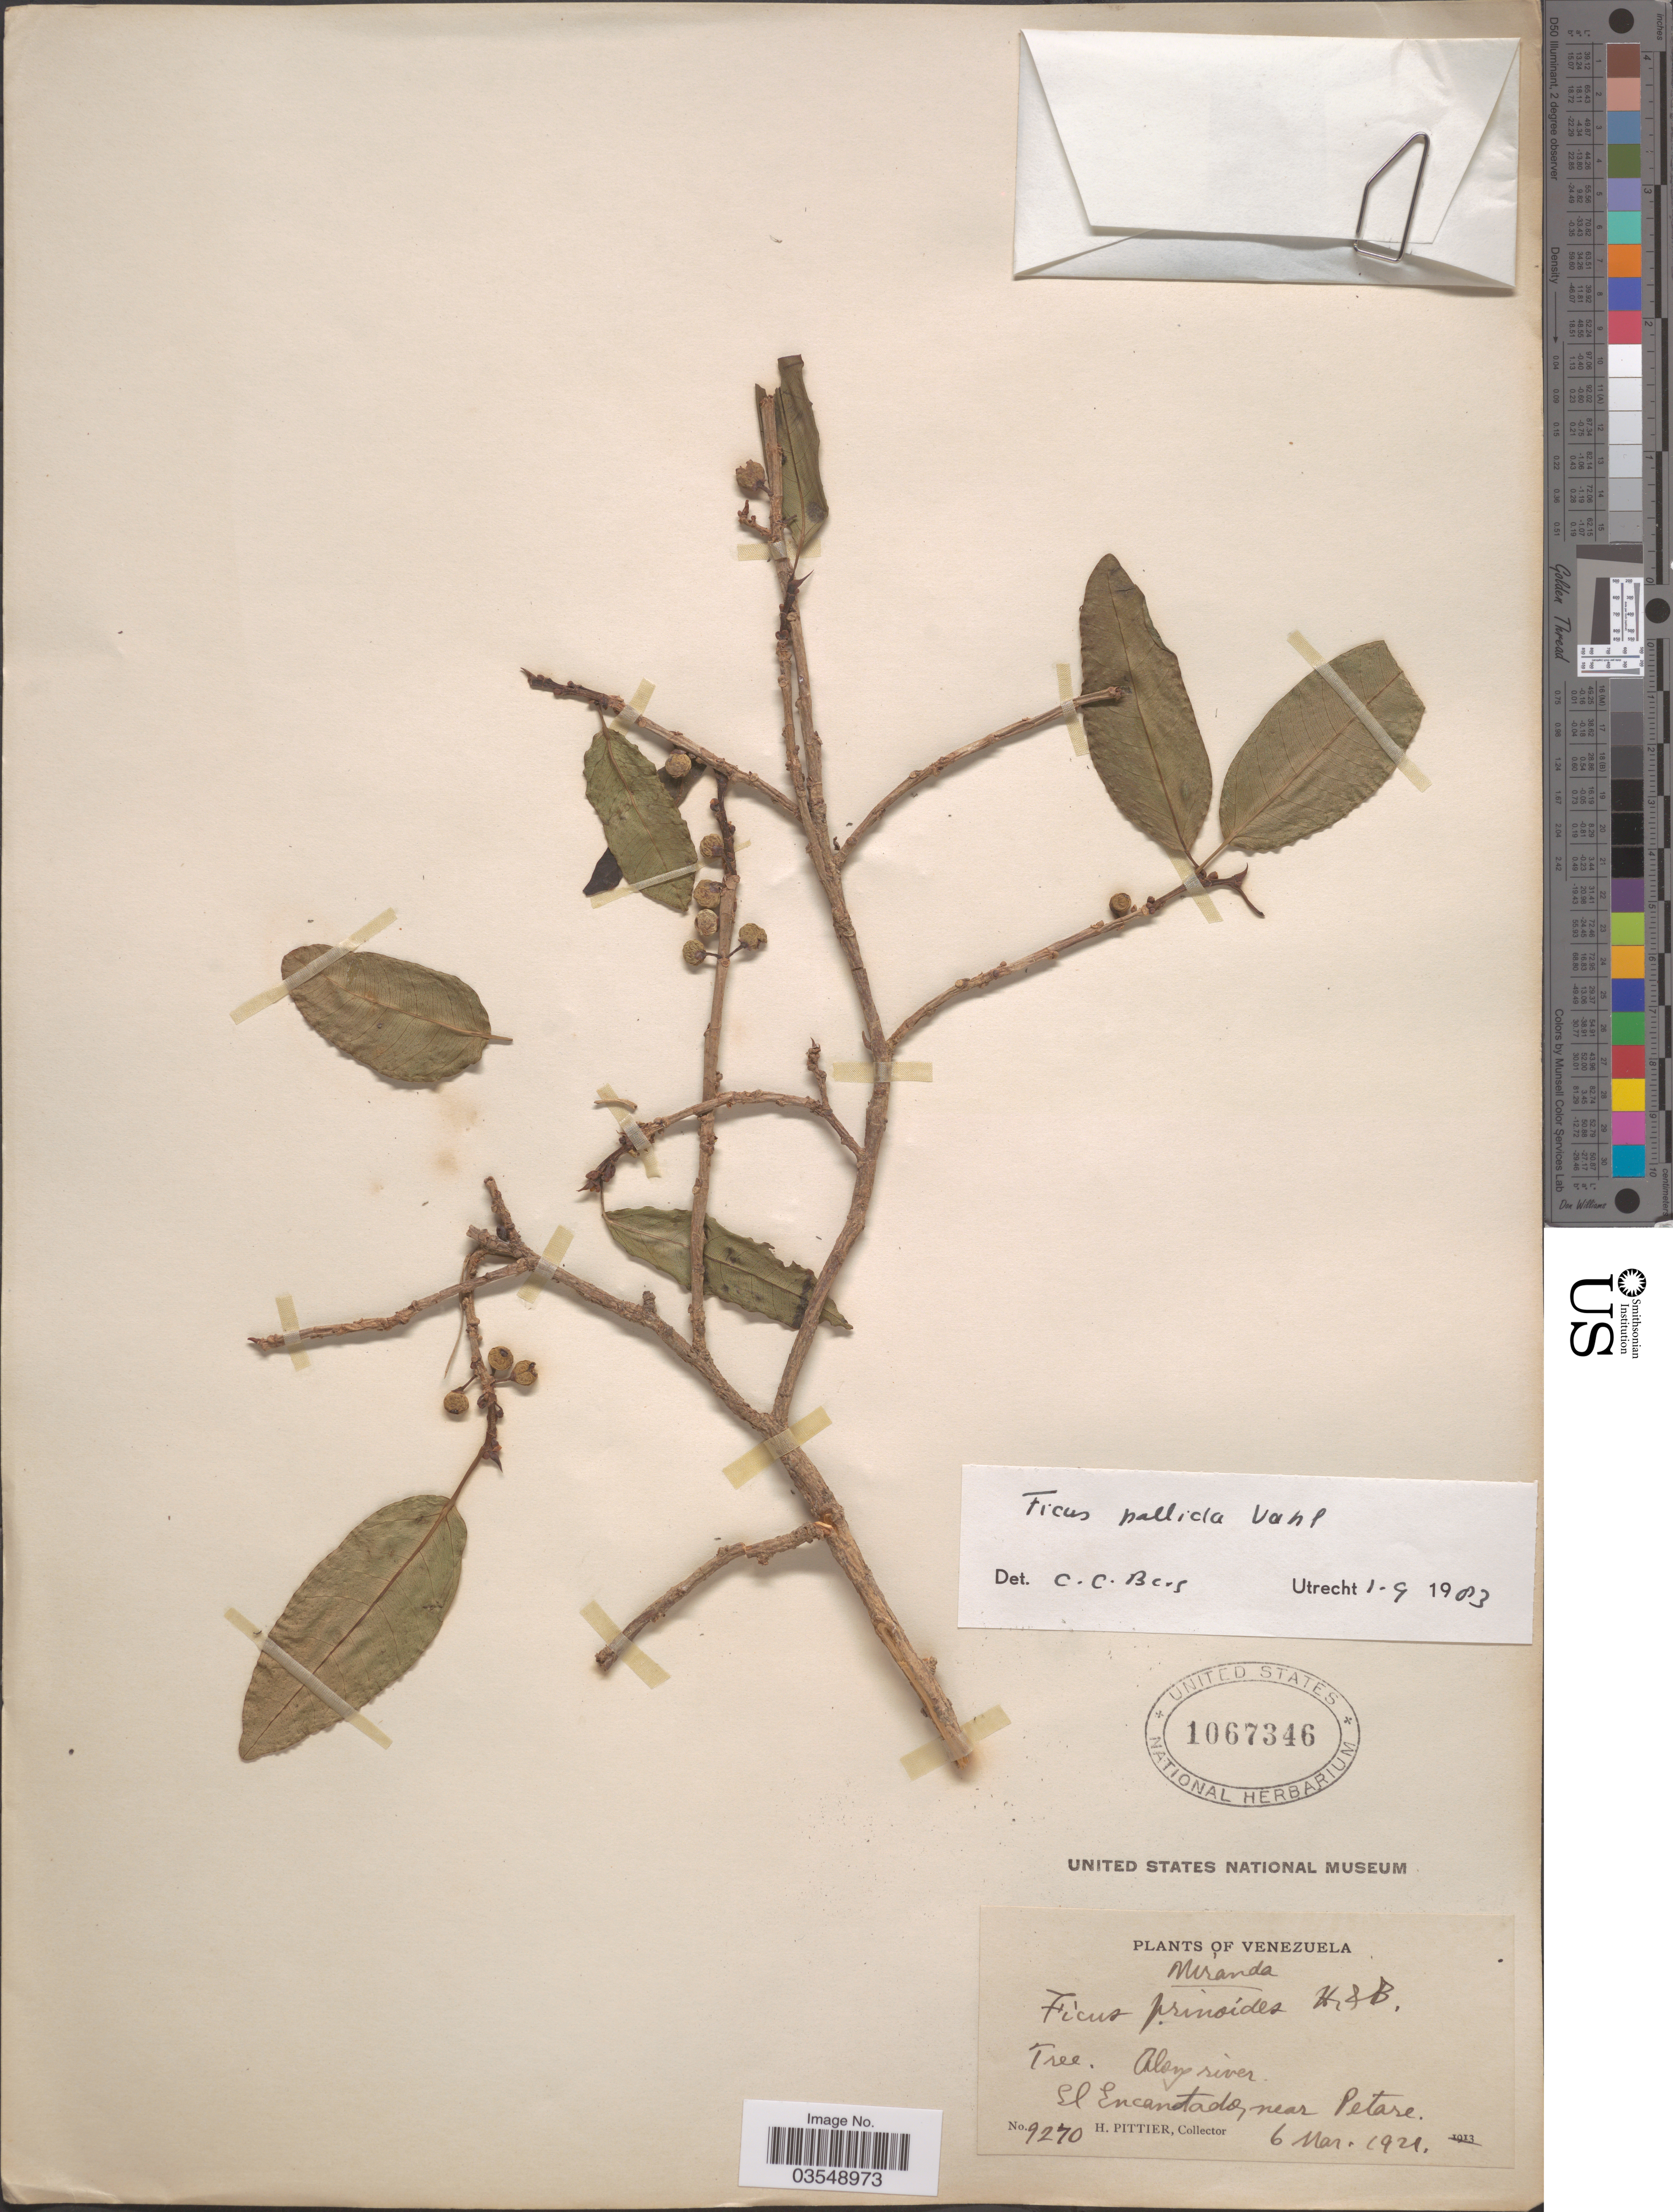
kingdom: Plantae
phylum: Tracheophyta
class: Magnoliopsida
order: Rosales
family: Moraceae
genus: Ficus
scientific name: Ficus pallida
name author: Vahl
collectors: H. F. Pittier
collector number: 9270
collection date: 1921-03-06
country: Venezuela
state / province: Miranda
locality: El Encantada near Petare.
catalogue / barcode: US 1067346